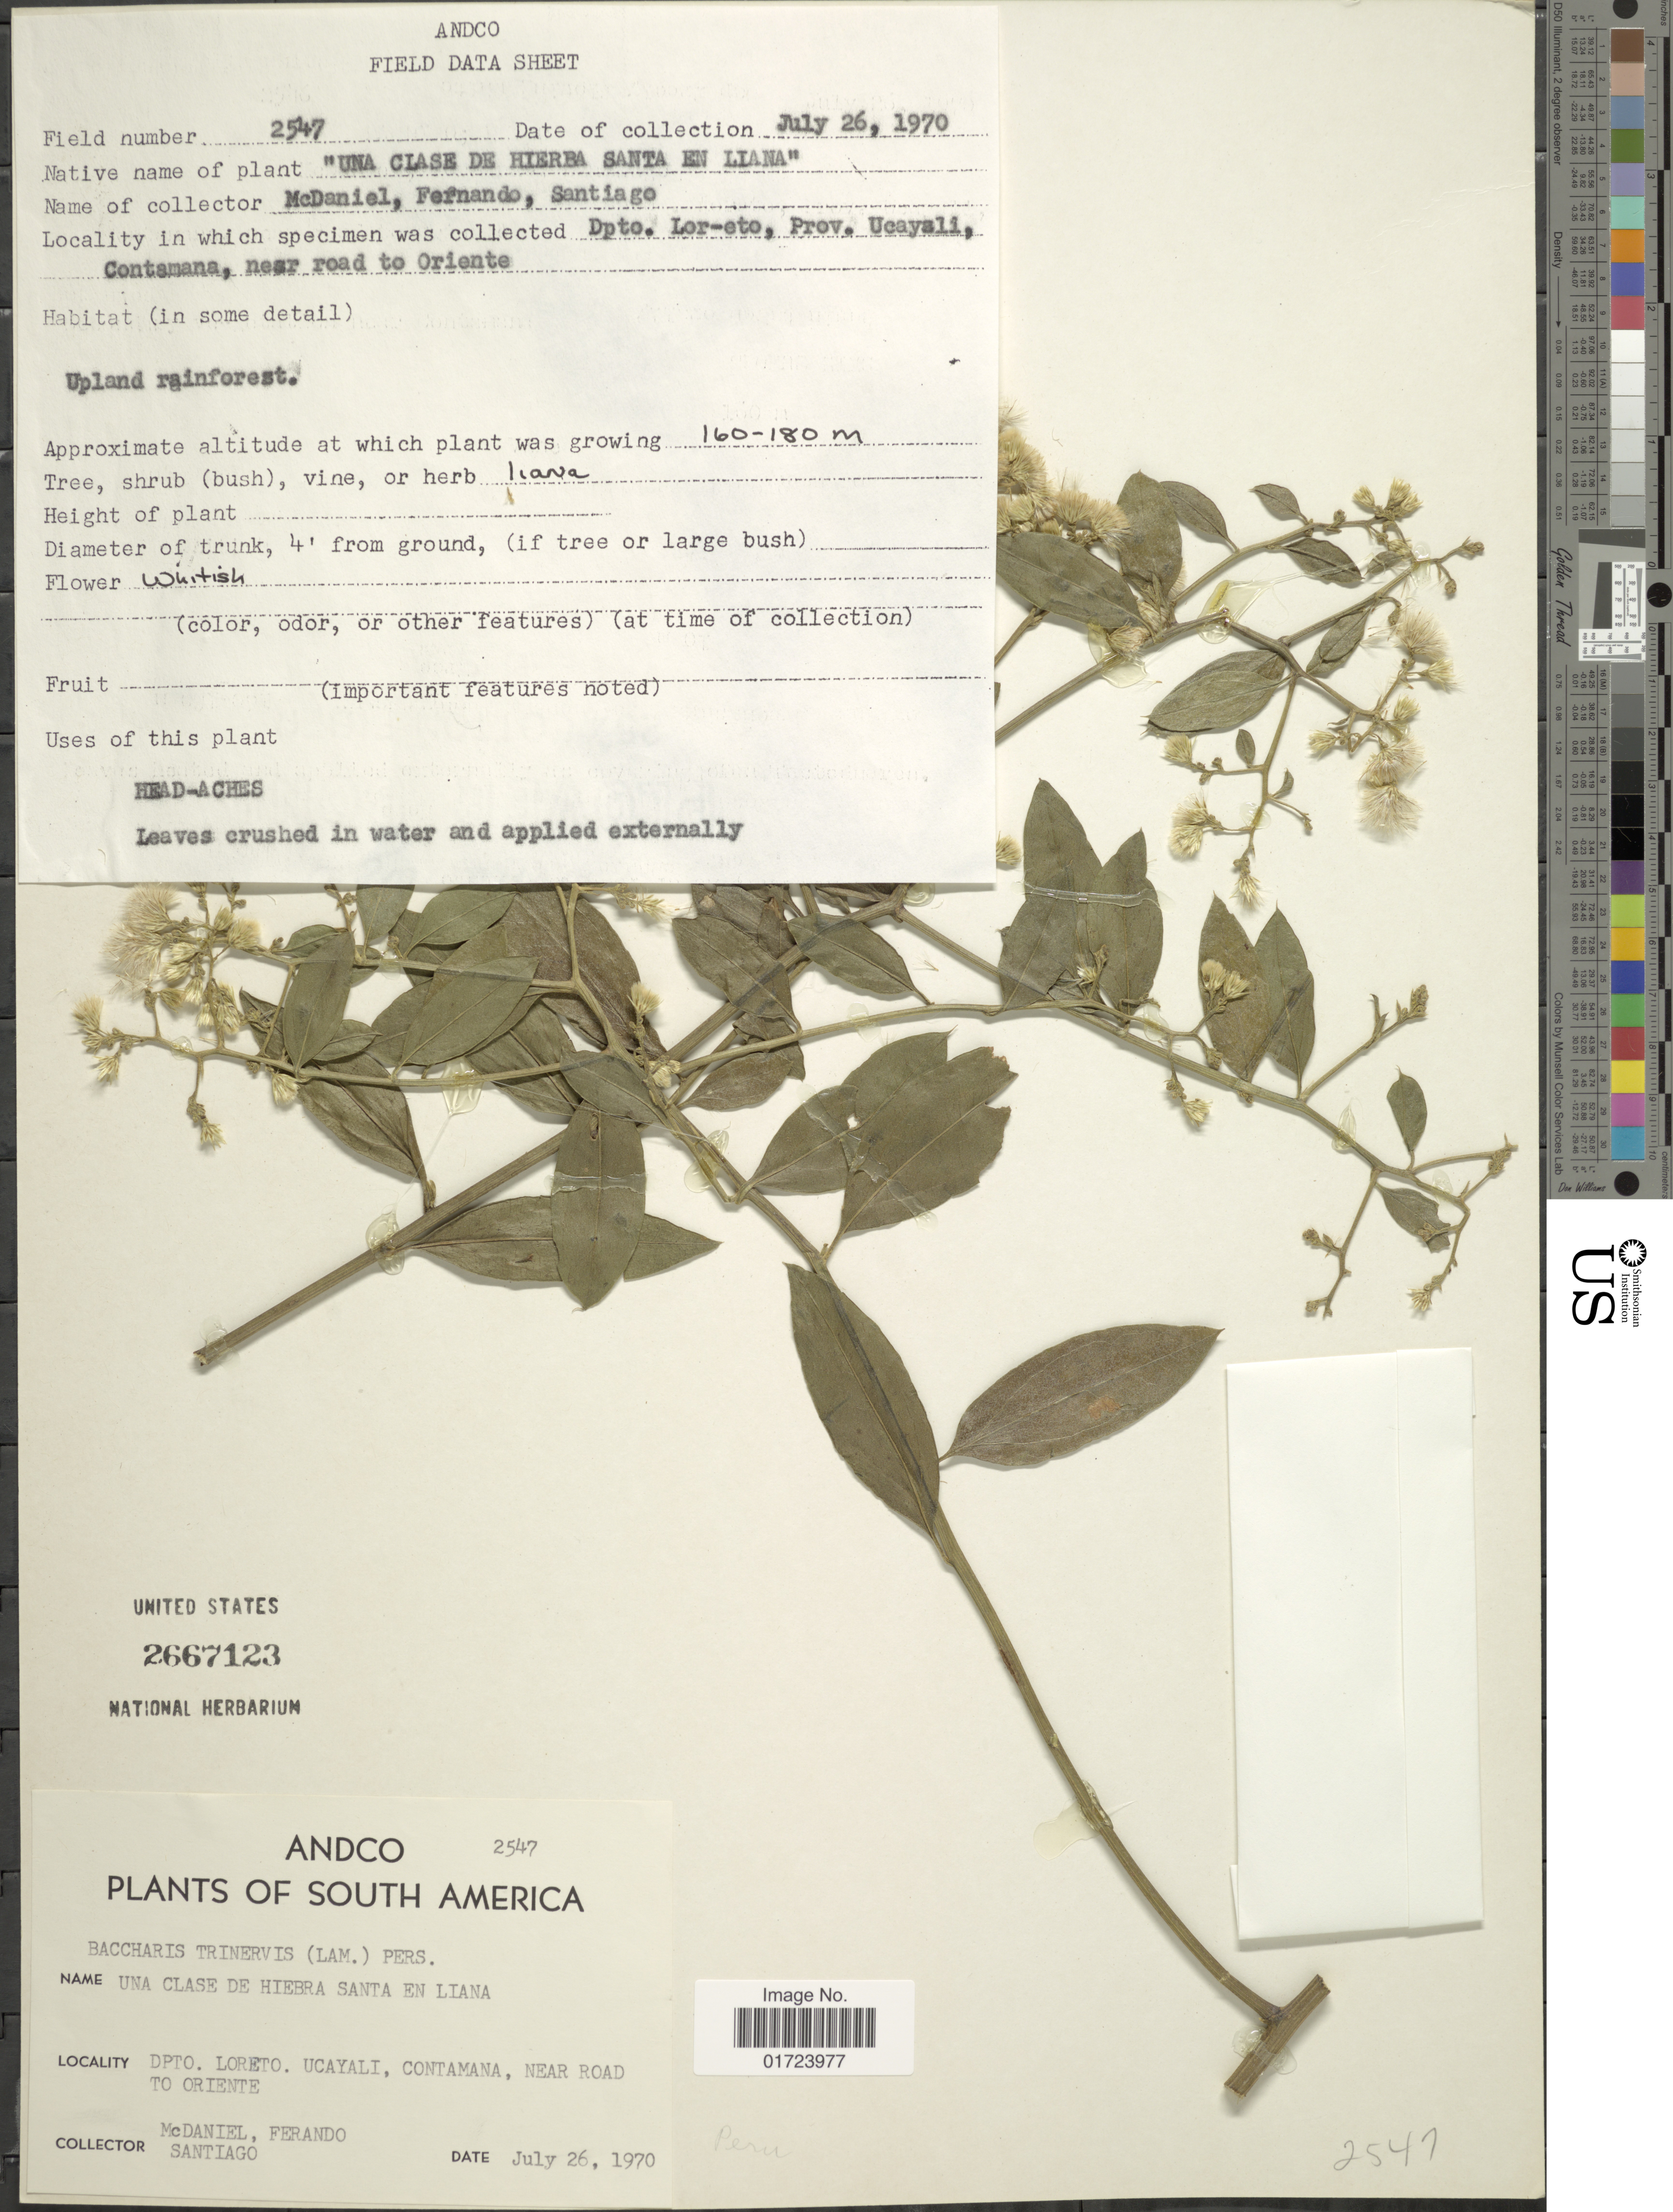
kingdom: Plantae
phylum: Tracheophyta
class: Magnoliopsida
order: Asterales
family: Asteraceae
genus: Baccharis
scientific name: Baccharis trinervis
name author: (Lam.) Pers.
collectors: -- McDaniel, -- Fernando & -. Santiago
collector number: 2547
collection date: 1970-07-26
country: Peru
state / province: Loreto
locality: Dpto. Loreto. Ucayali, Contamana, near Road to Oriente.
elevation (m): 160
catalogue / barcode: US 2667123